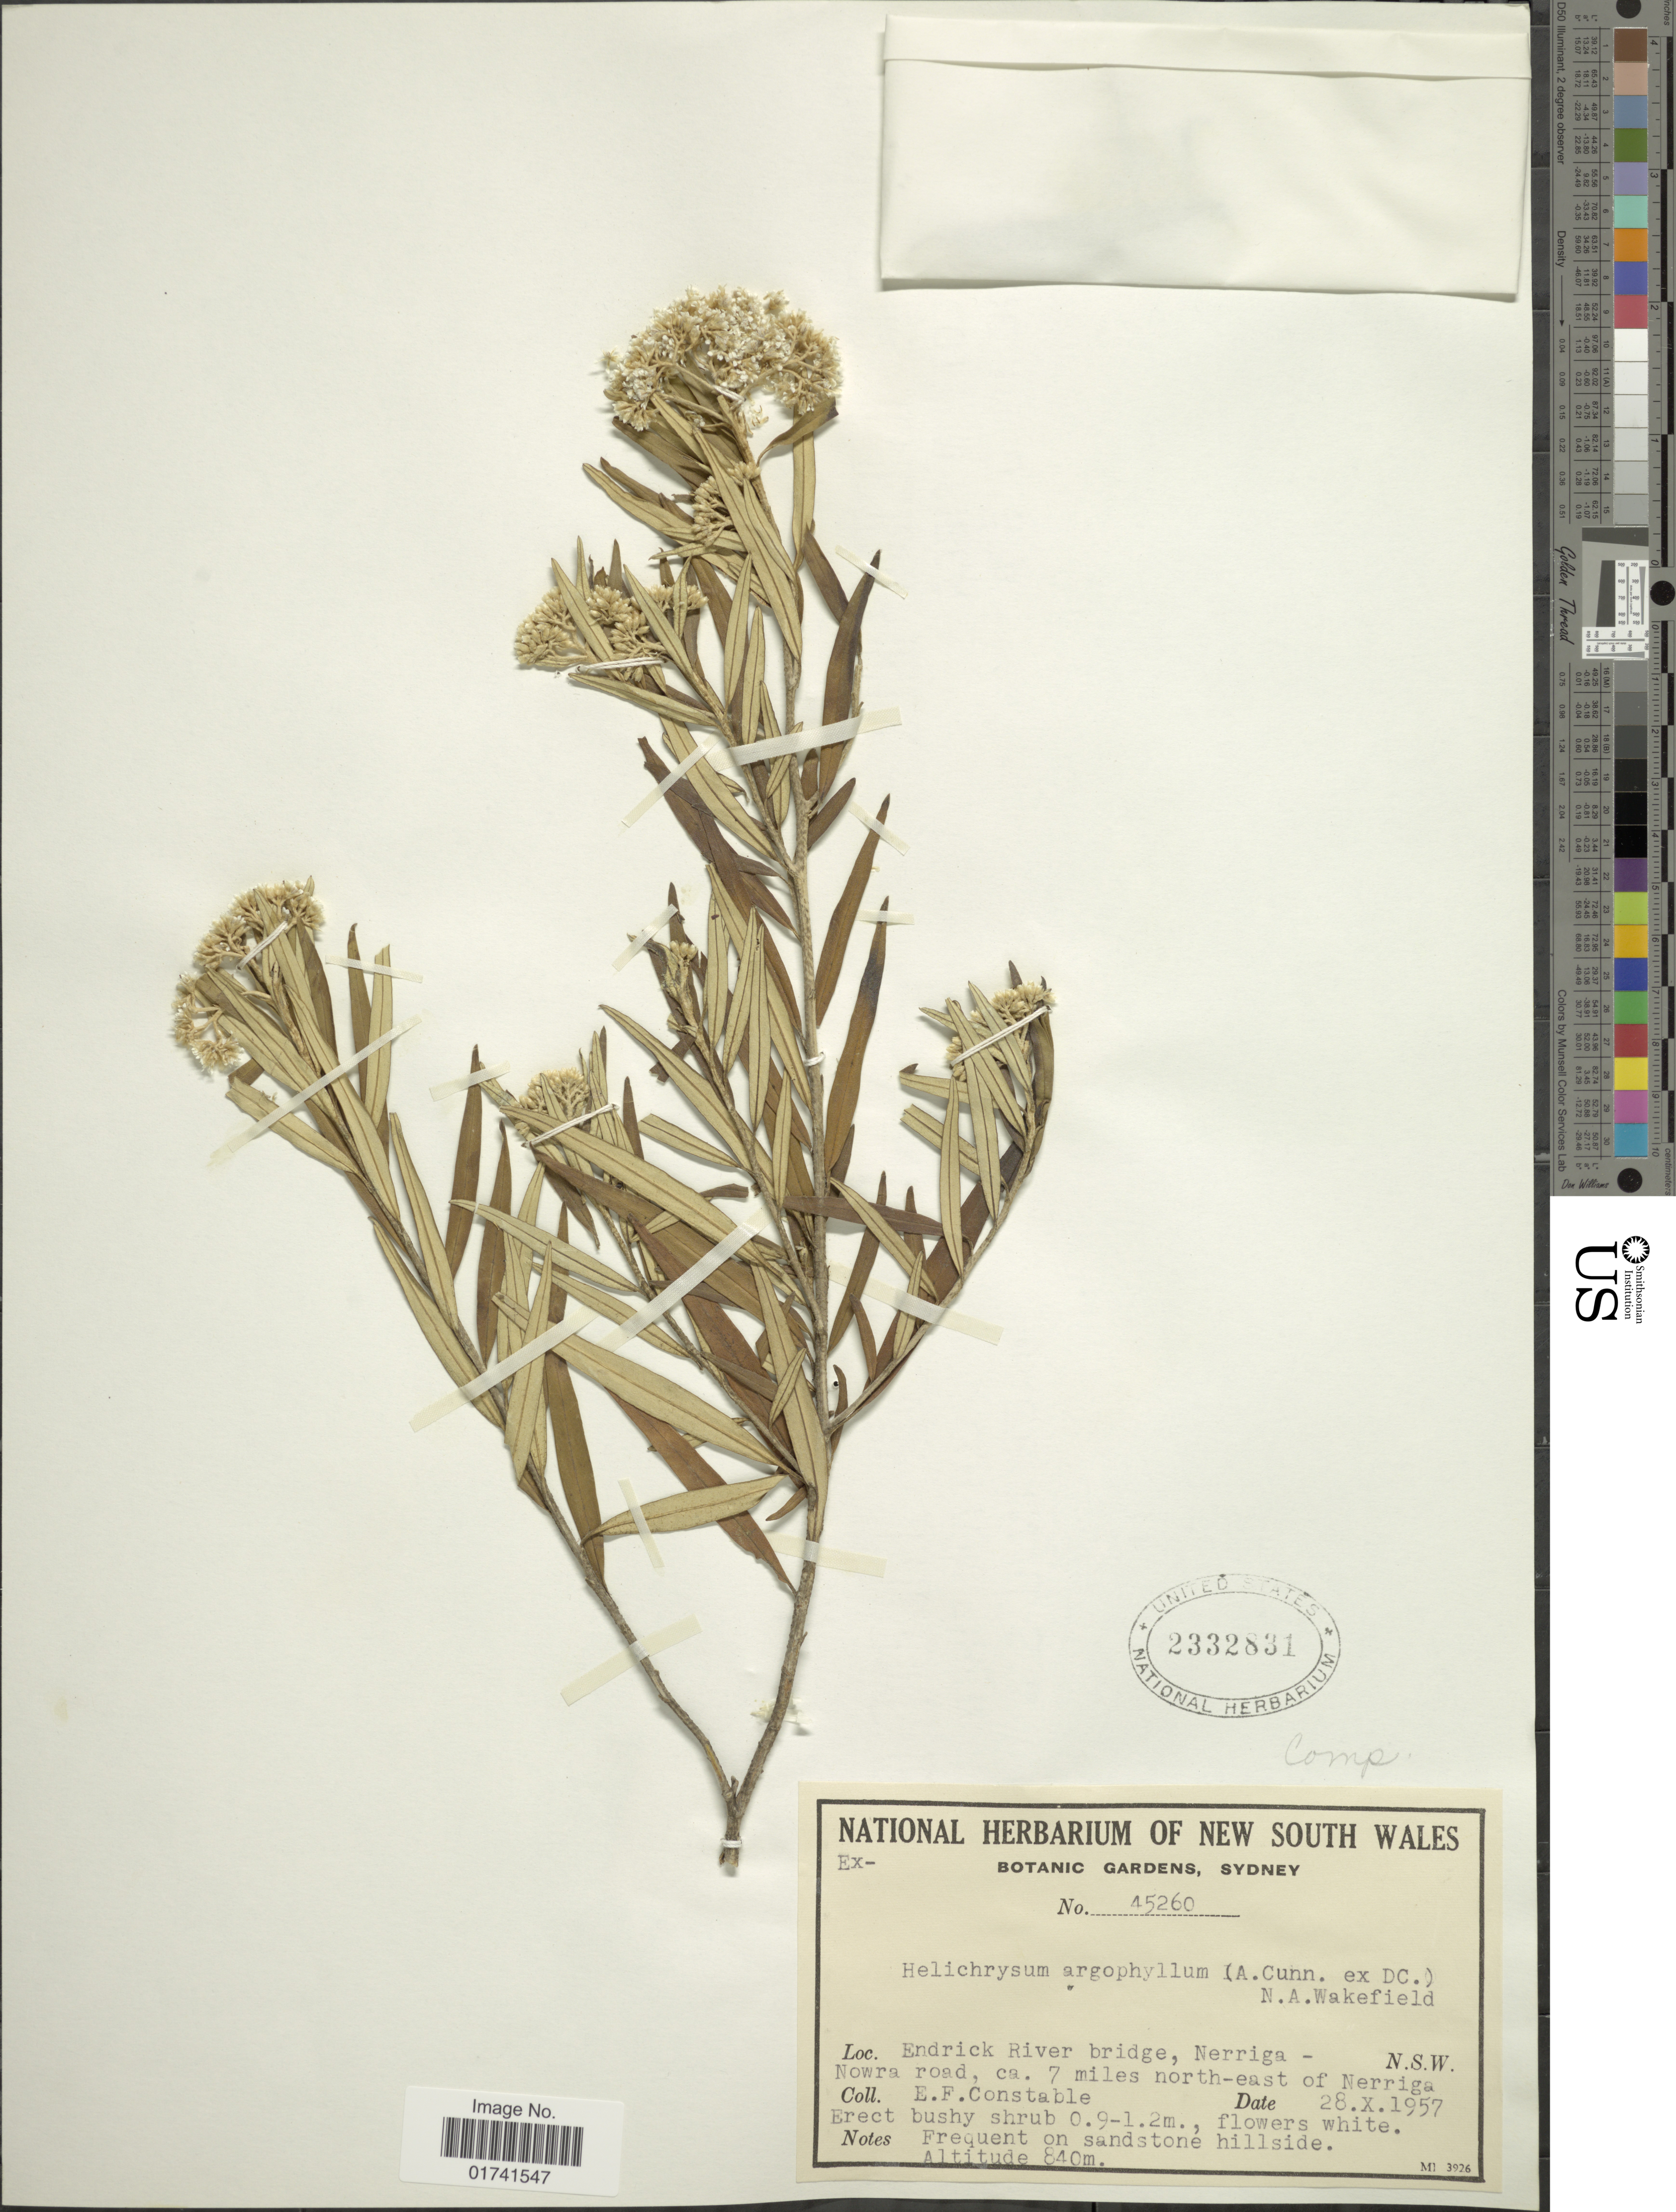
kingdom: Plantae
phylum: Tracheophyta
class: Magnoliopsida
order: Asterales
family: Asteraceae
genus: Ozothamnus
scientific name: Ozothamnus argophyllus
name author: (A. Cunn. ex DC.) Anderb.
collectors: E. F. Constable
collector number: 45260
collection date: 1957-10-28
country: Australia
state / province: New South Wales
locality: Endrick River bridge, Nerriga-Nowra road, ca. 7 miles north-east of Nerriga.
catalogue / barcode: US 2332831